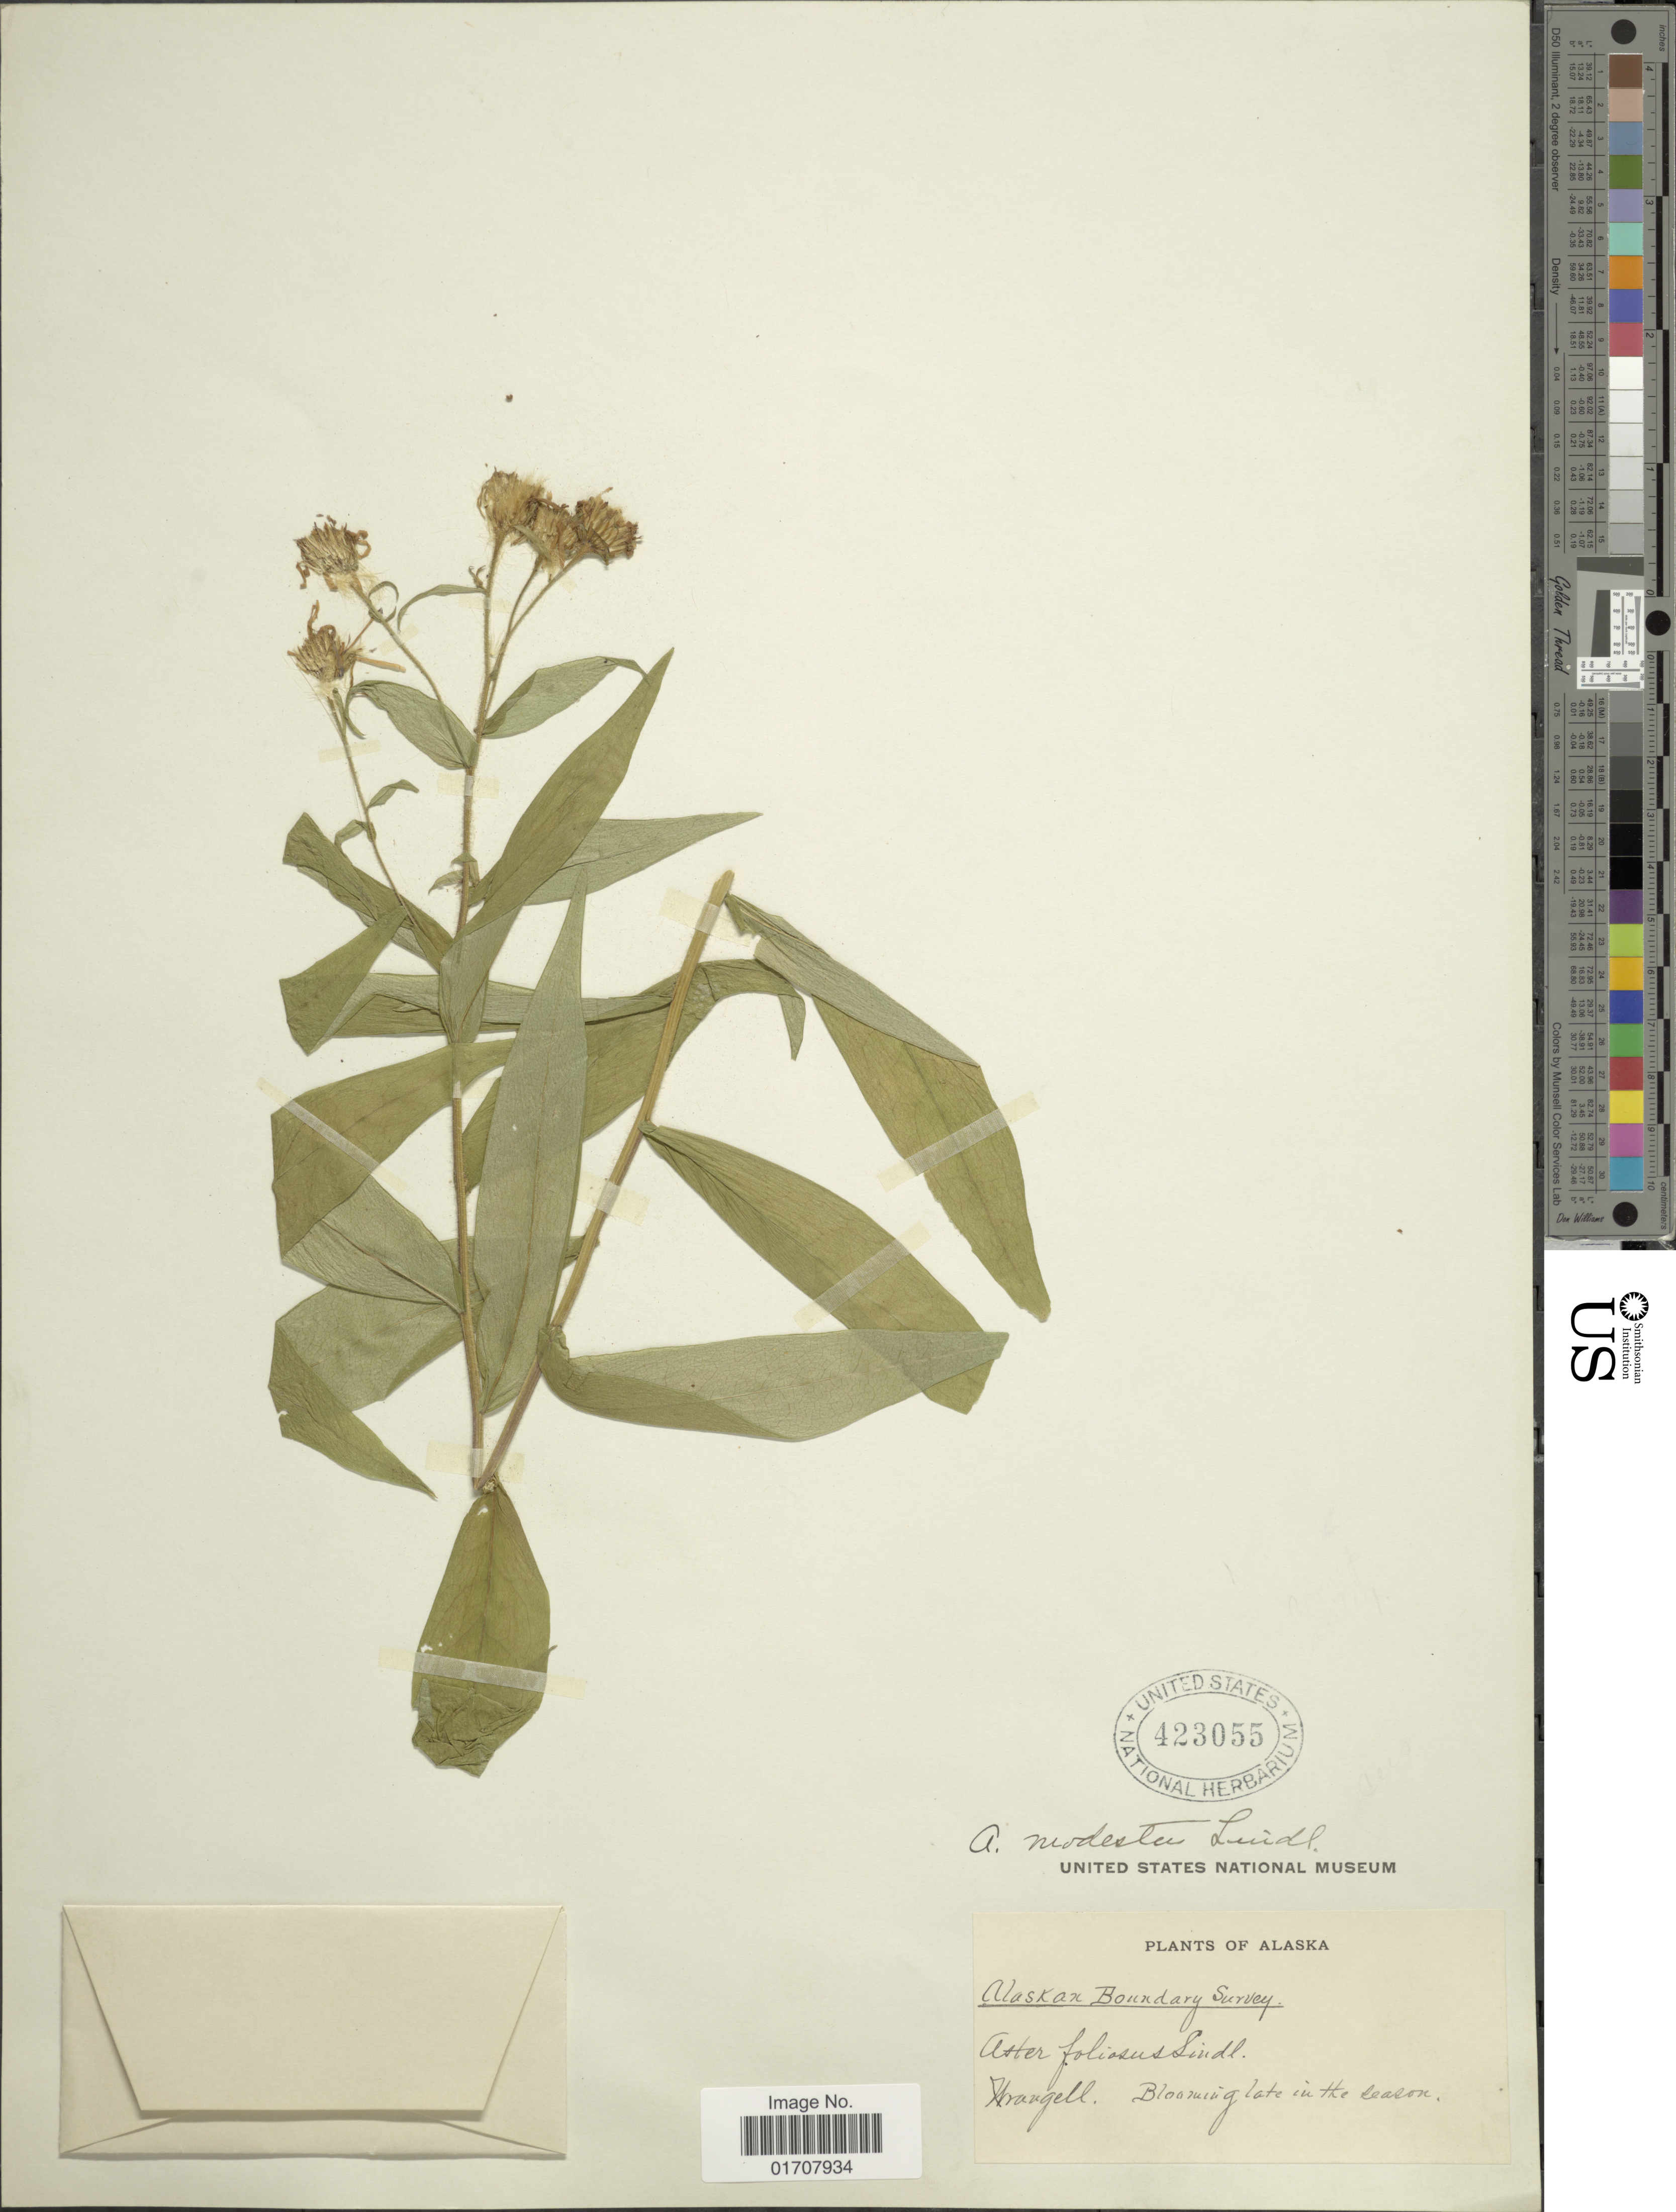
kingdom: Plantae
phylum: Tracheophyta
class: Magnoliopsida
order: Asterales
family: Asteraceae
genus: Canadanthus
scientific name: Canadanthus modestus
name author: (Lindl.) G.L. Nesom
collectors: Wrangell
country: United States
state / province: Alaska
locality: Blooming late in the season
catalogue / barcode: US 423055